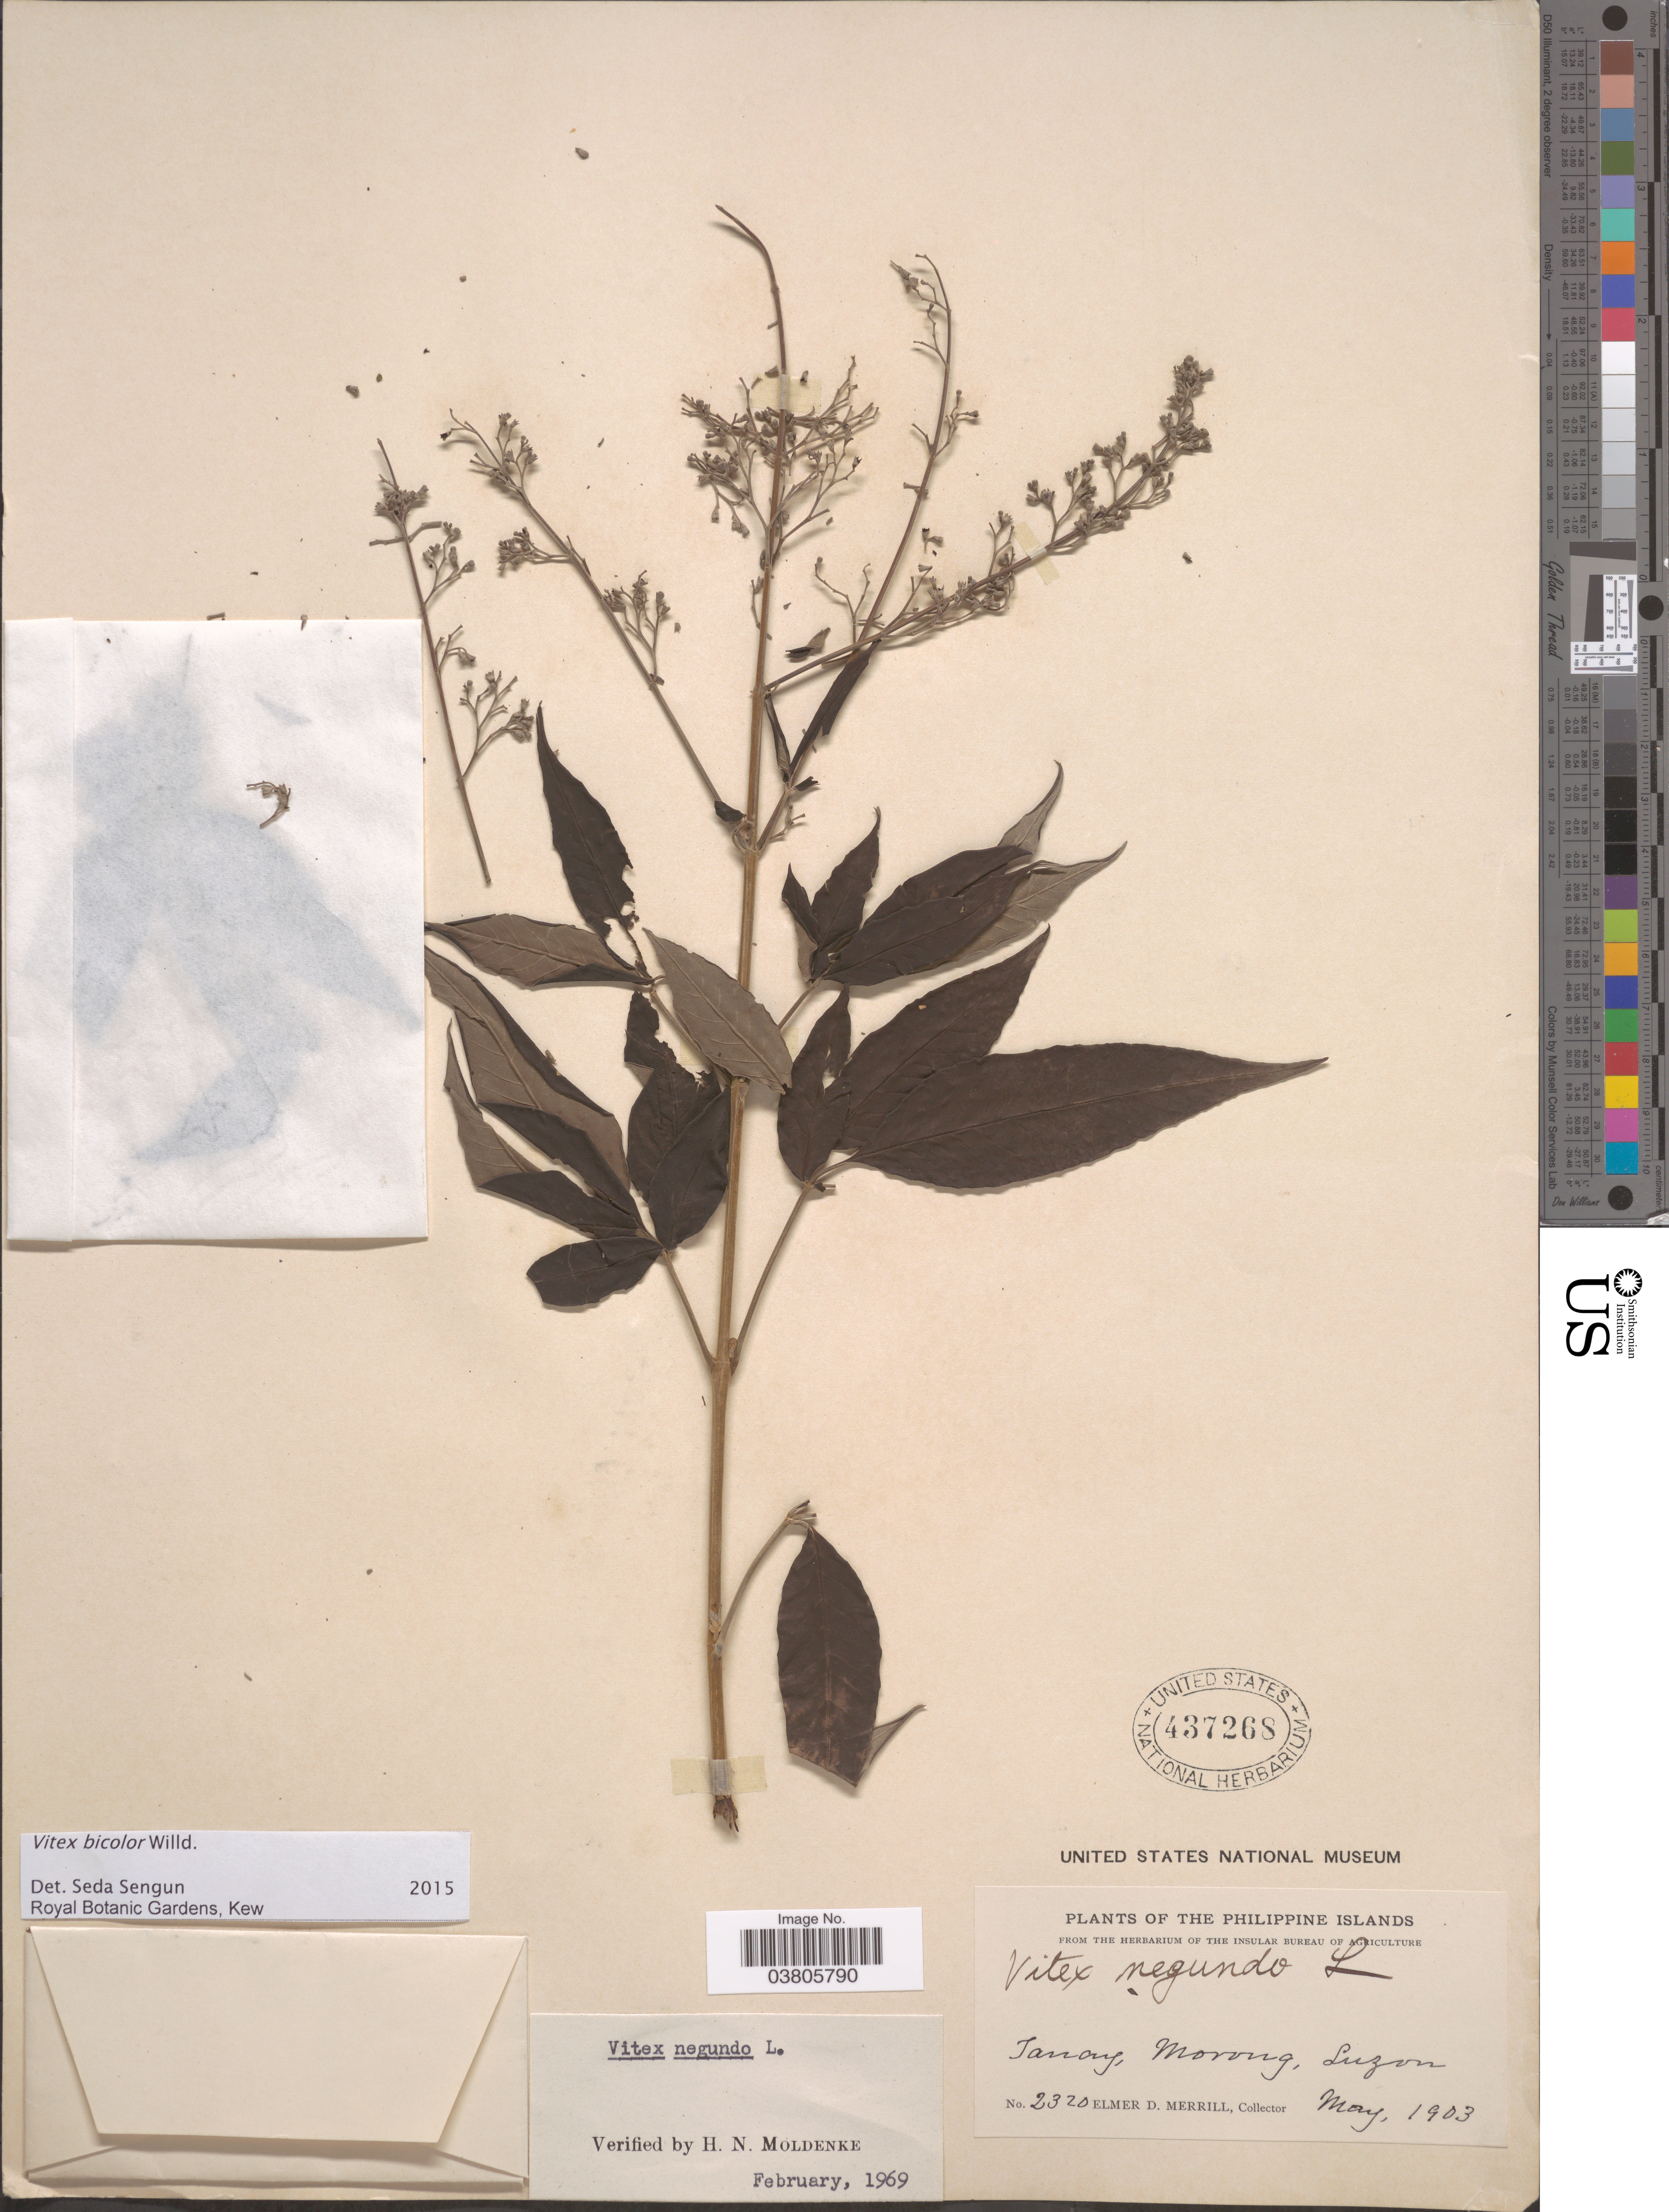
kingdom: Plantae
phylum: Tracheophyta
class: Magnoliopsida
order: Lamiales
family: Lamiaceae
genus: Vitex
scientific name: Vitex bicolor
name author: Willd.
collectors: E. D. Merrill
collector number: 2320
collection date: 1903-05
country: Philippines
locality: Philippine Islands. Tanang, Morong, Luzon.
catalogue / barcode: US 437268